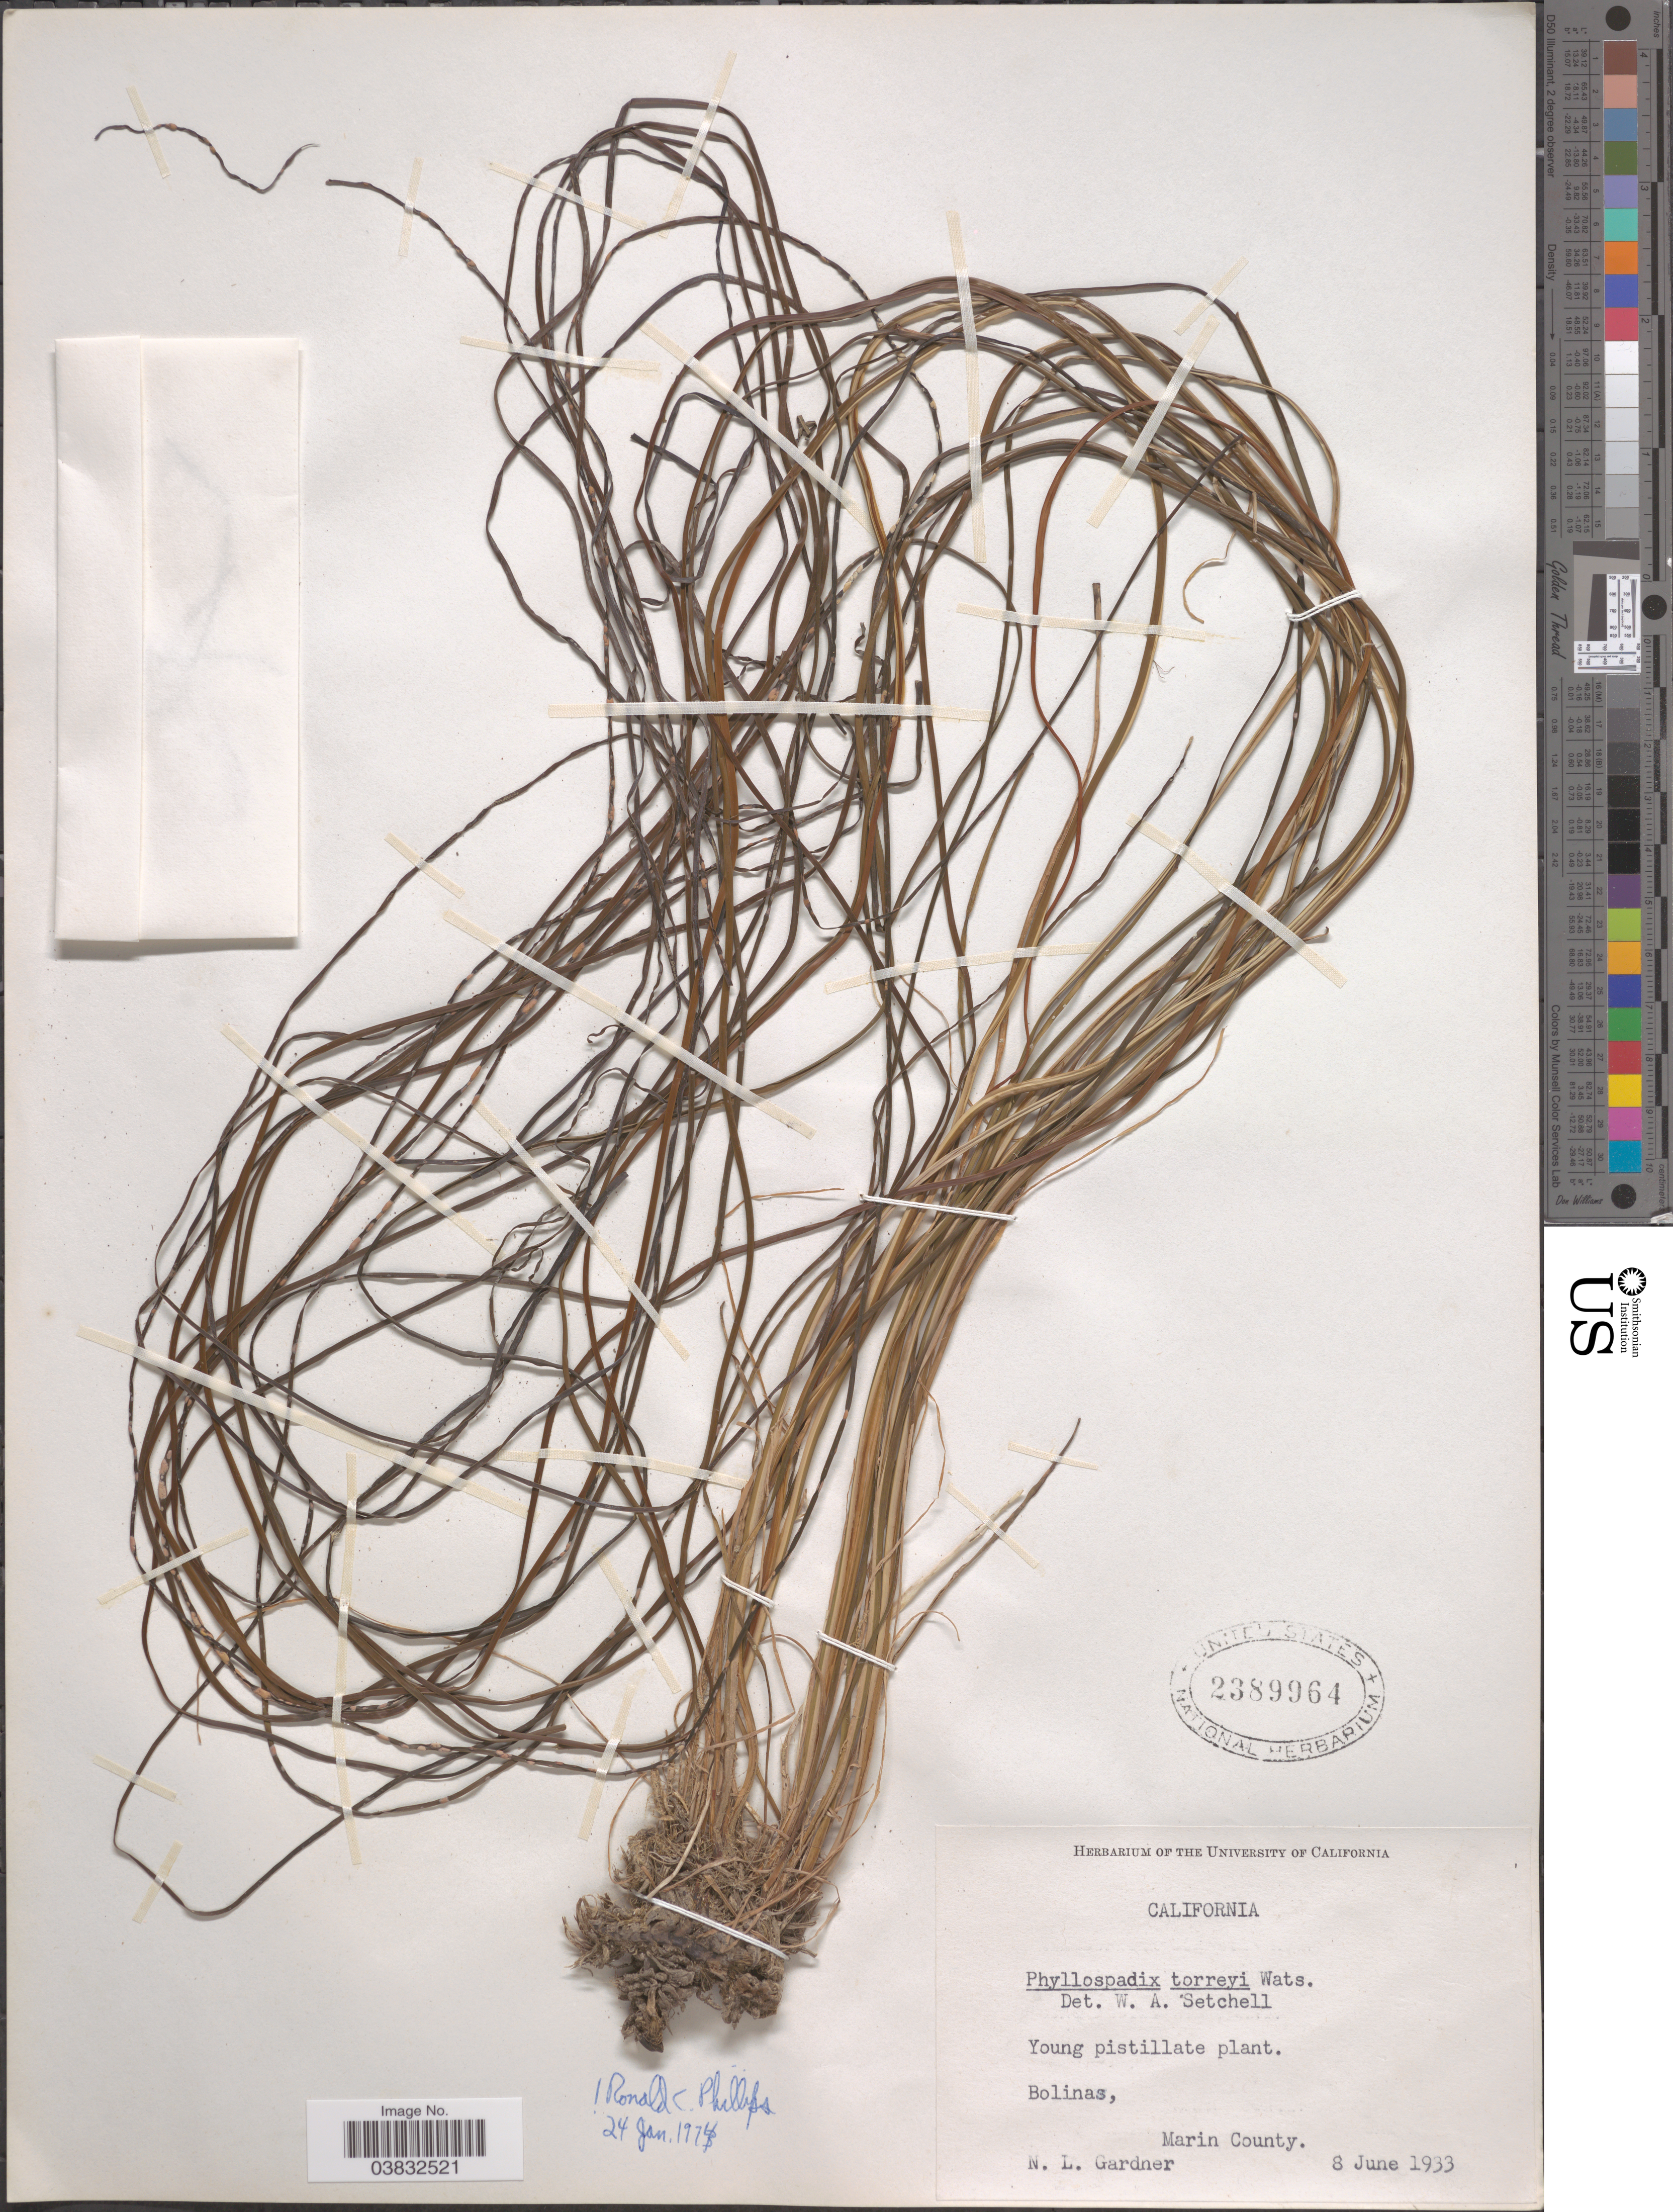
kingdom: Plantae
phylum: Tracheophyta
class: Liliopsida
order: Alismatales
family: Zosteraceae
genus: Phyllospadix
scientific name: Phyllospadix torreyi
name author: S. Watson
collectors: N. Gardner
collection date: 1933-06-08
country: United States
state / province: California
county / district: Marin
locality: Bolinas, Marin County.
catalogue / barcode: US 2389964